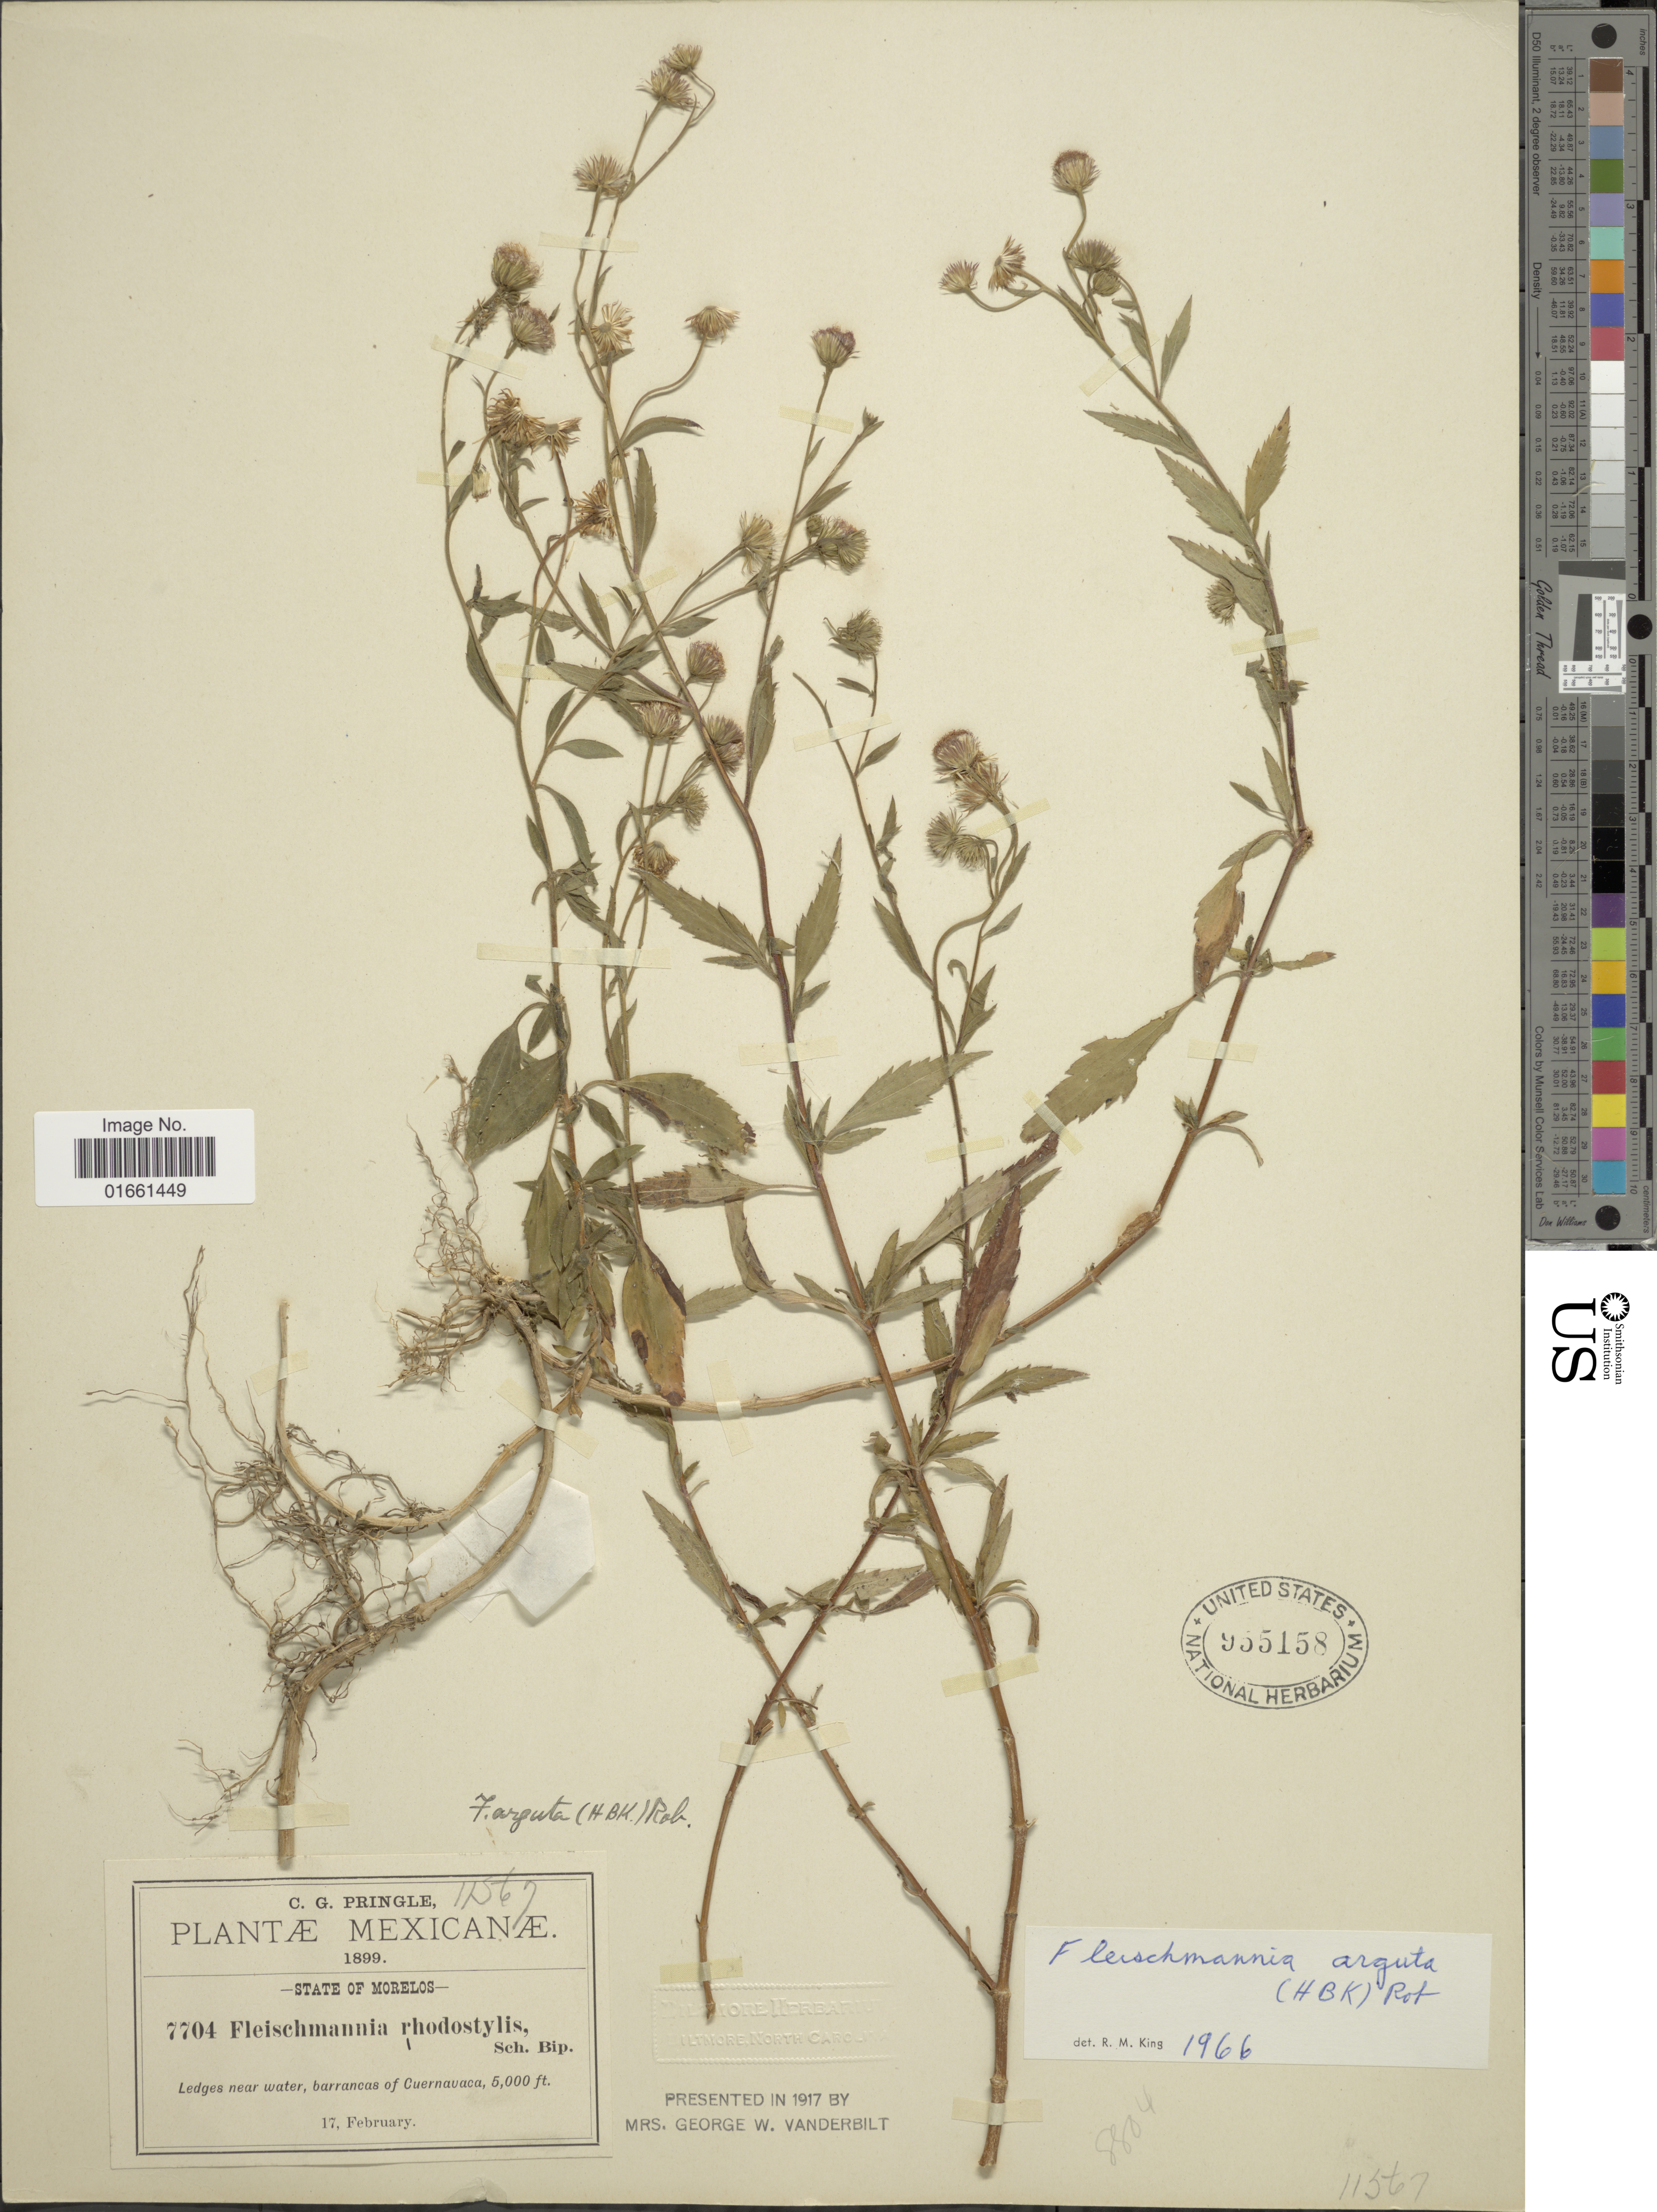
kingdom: Plantae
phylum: Tracheophyta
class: Magnoliopsida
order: Asterales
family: Asteraceae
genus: Fleischmannia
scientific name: Fleischmannia arguta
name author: (Kunth) B.L. Rob.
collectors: C. G. Pringle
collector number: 7704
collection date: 1899-02-17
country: Mexico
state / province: Morelos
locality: State of Morelos, Ledges near water, barrancas of Cuernavaca.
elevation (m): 1524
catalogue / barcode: US 955158